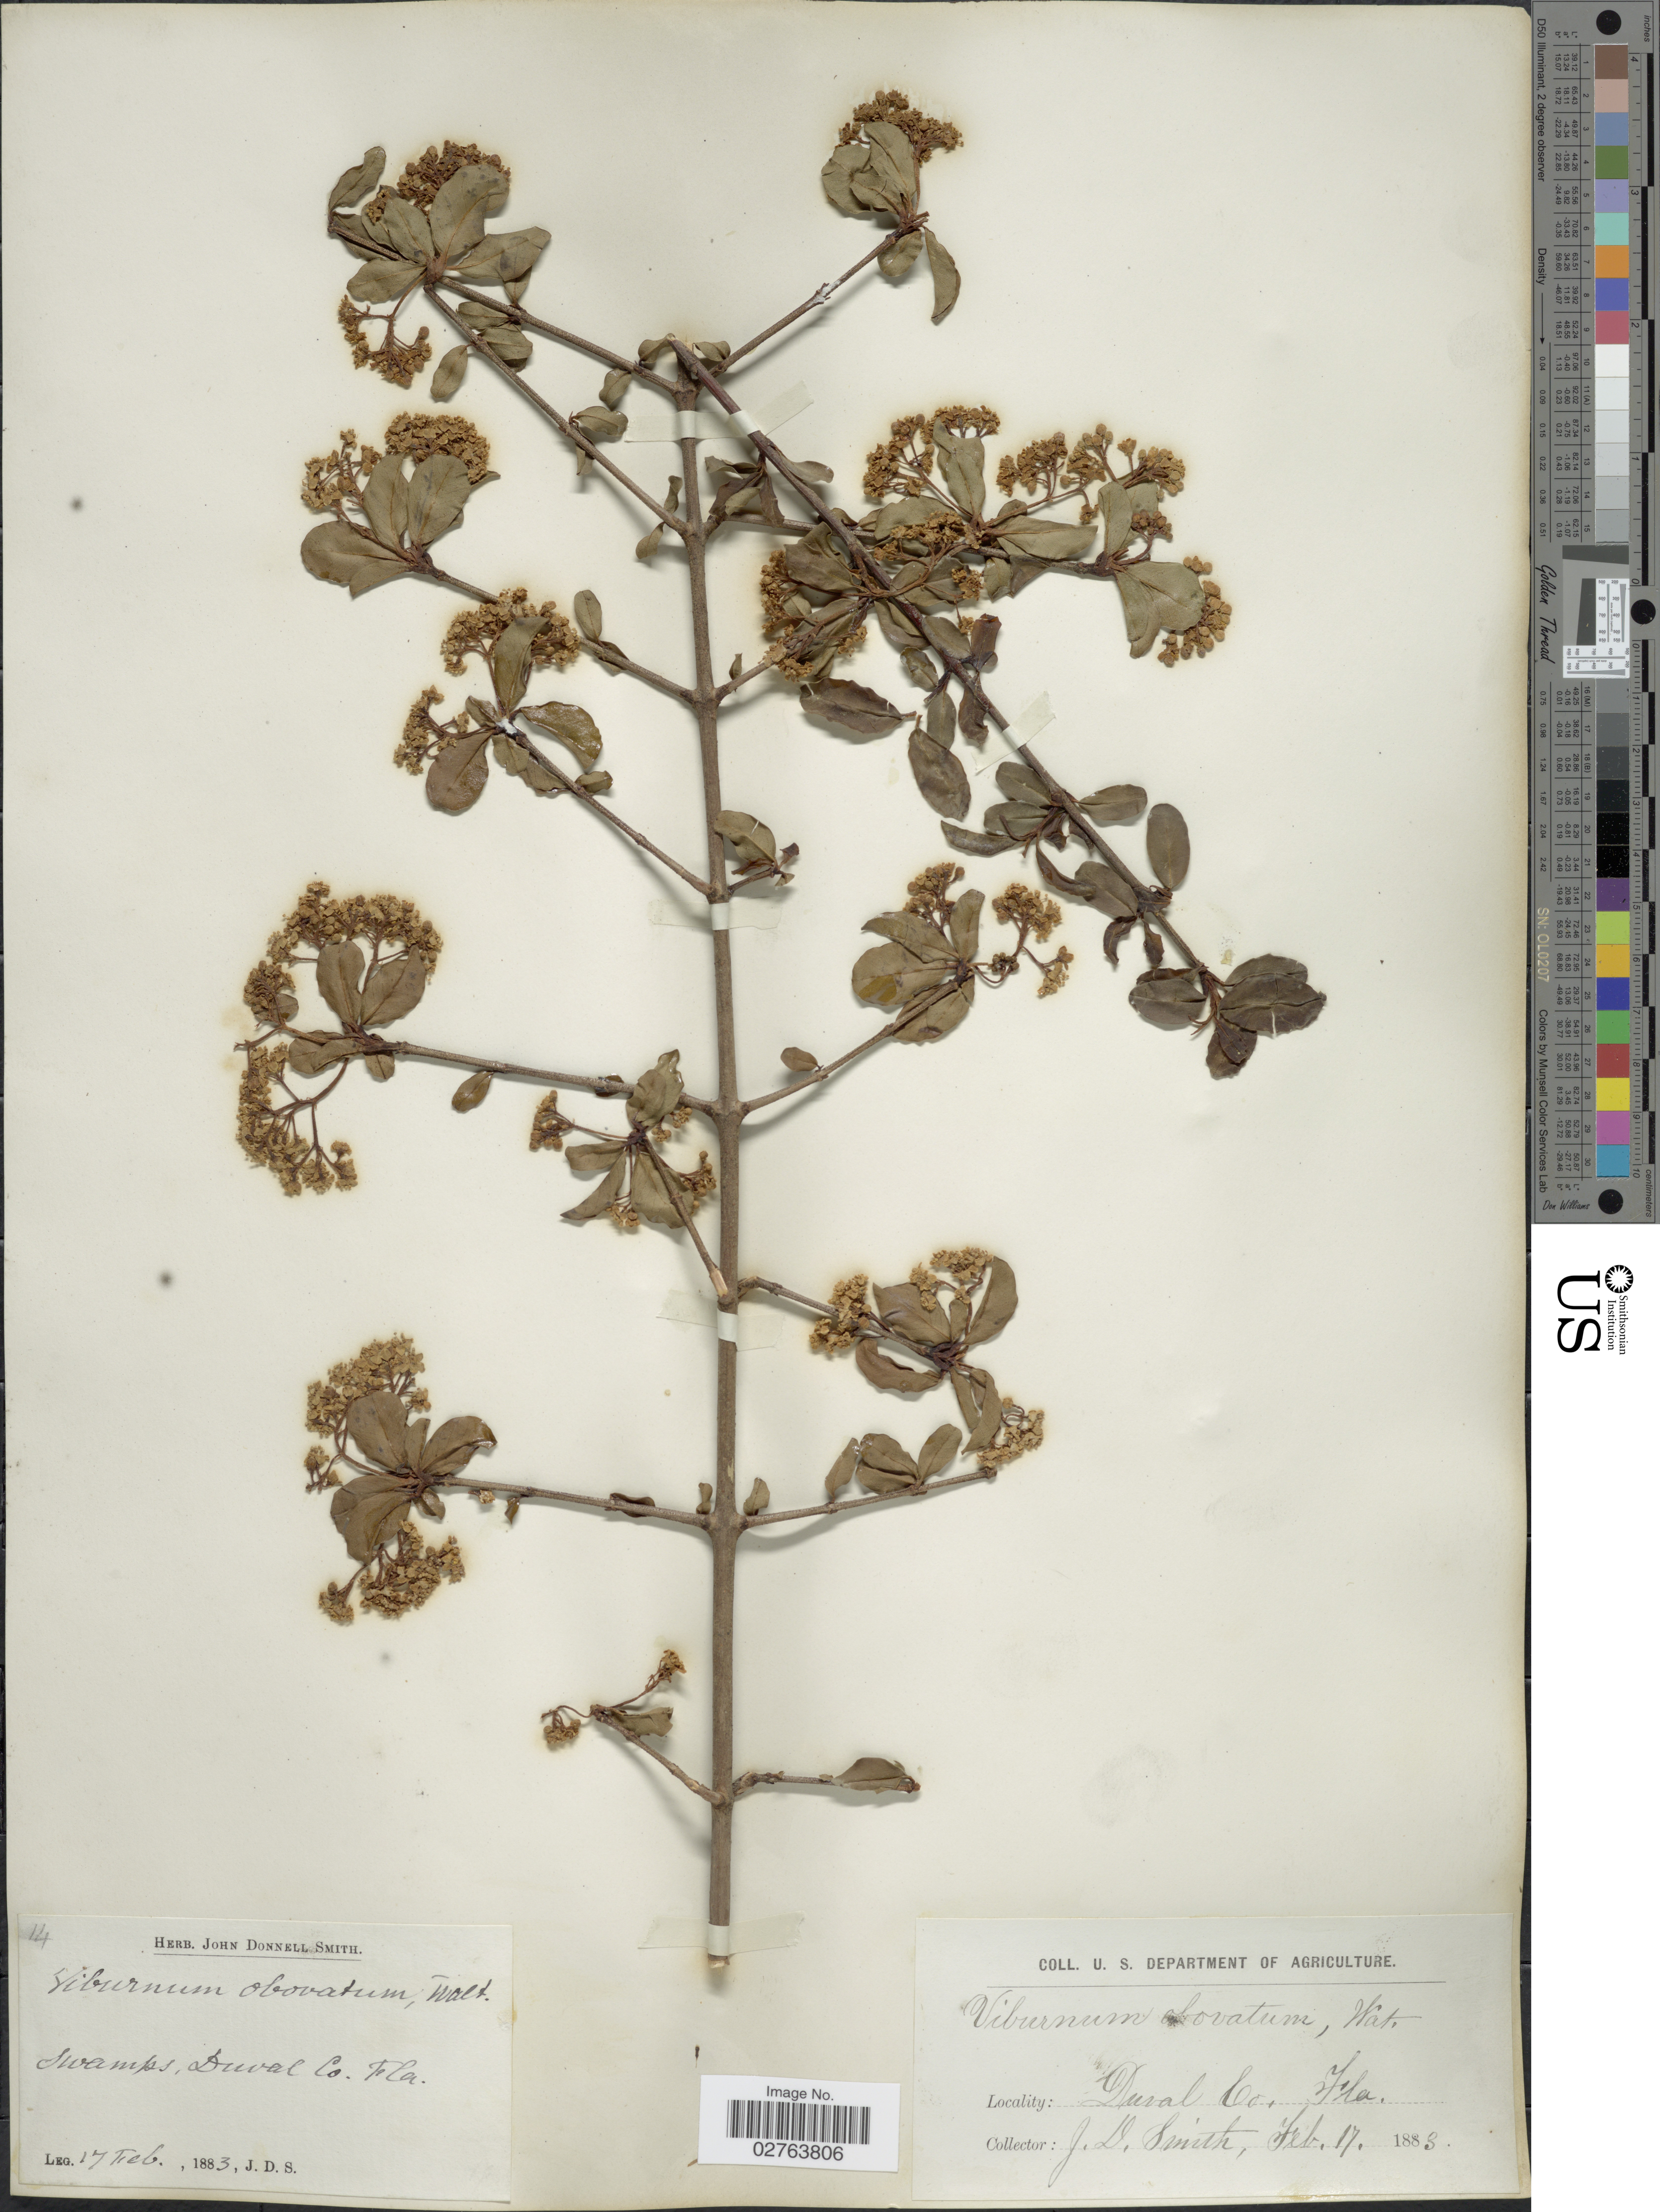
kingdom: Plantae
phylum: Tracheophyta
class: Magnoliopsida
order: Dipsacales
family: Viburnaceae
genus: Viburnum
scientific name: Viburnum obovatum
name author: Walter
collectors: J. Donnell Smith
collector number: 14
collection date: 1883-02-17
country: United States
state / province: Florida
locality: Duval Co.